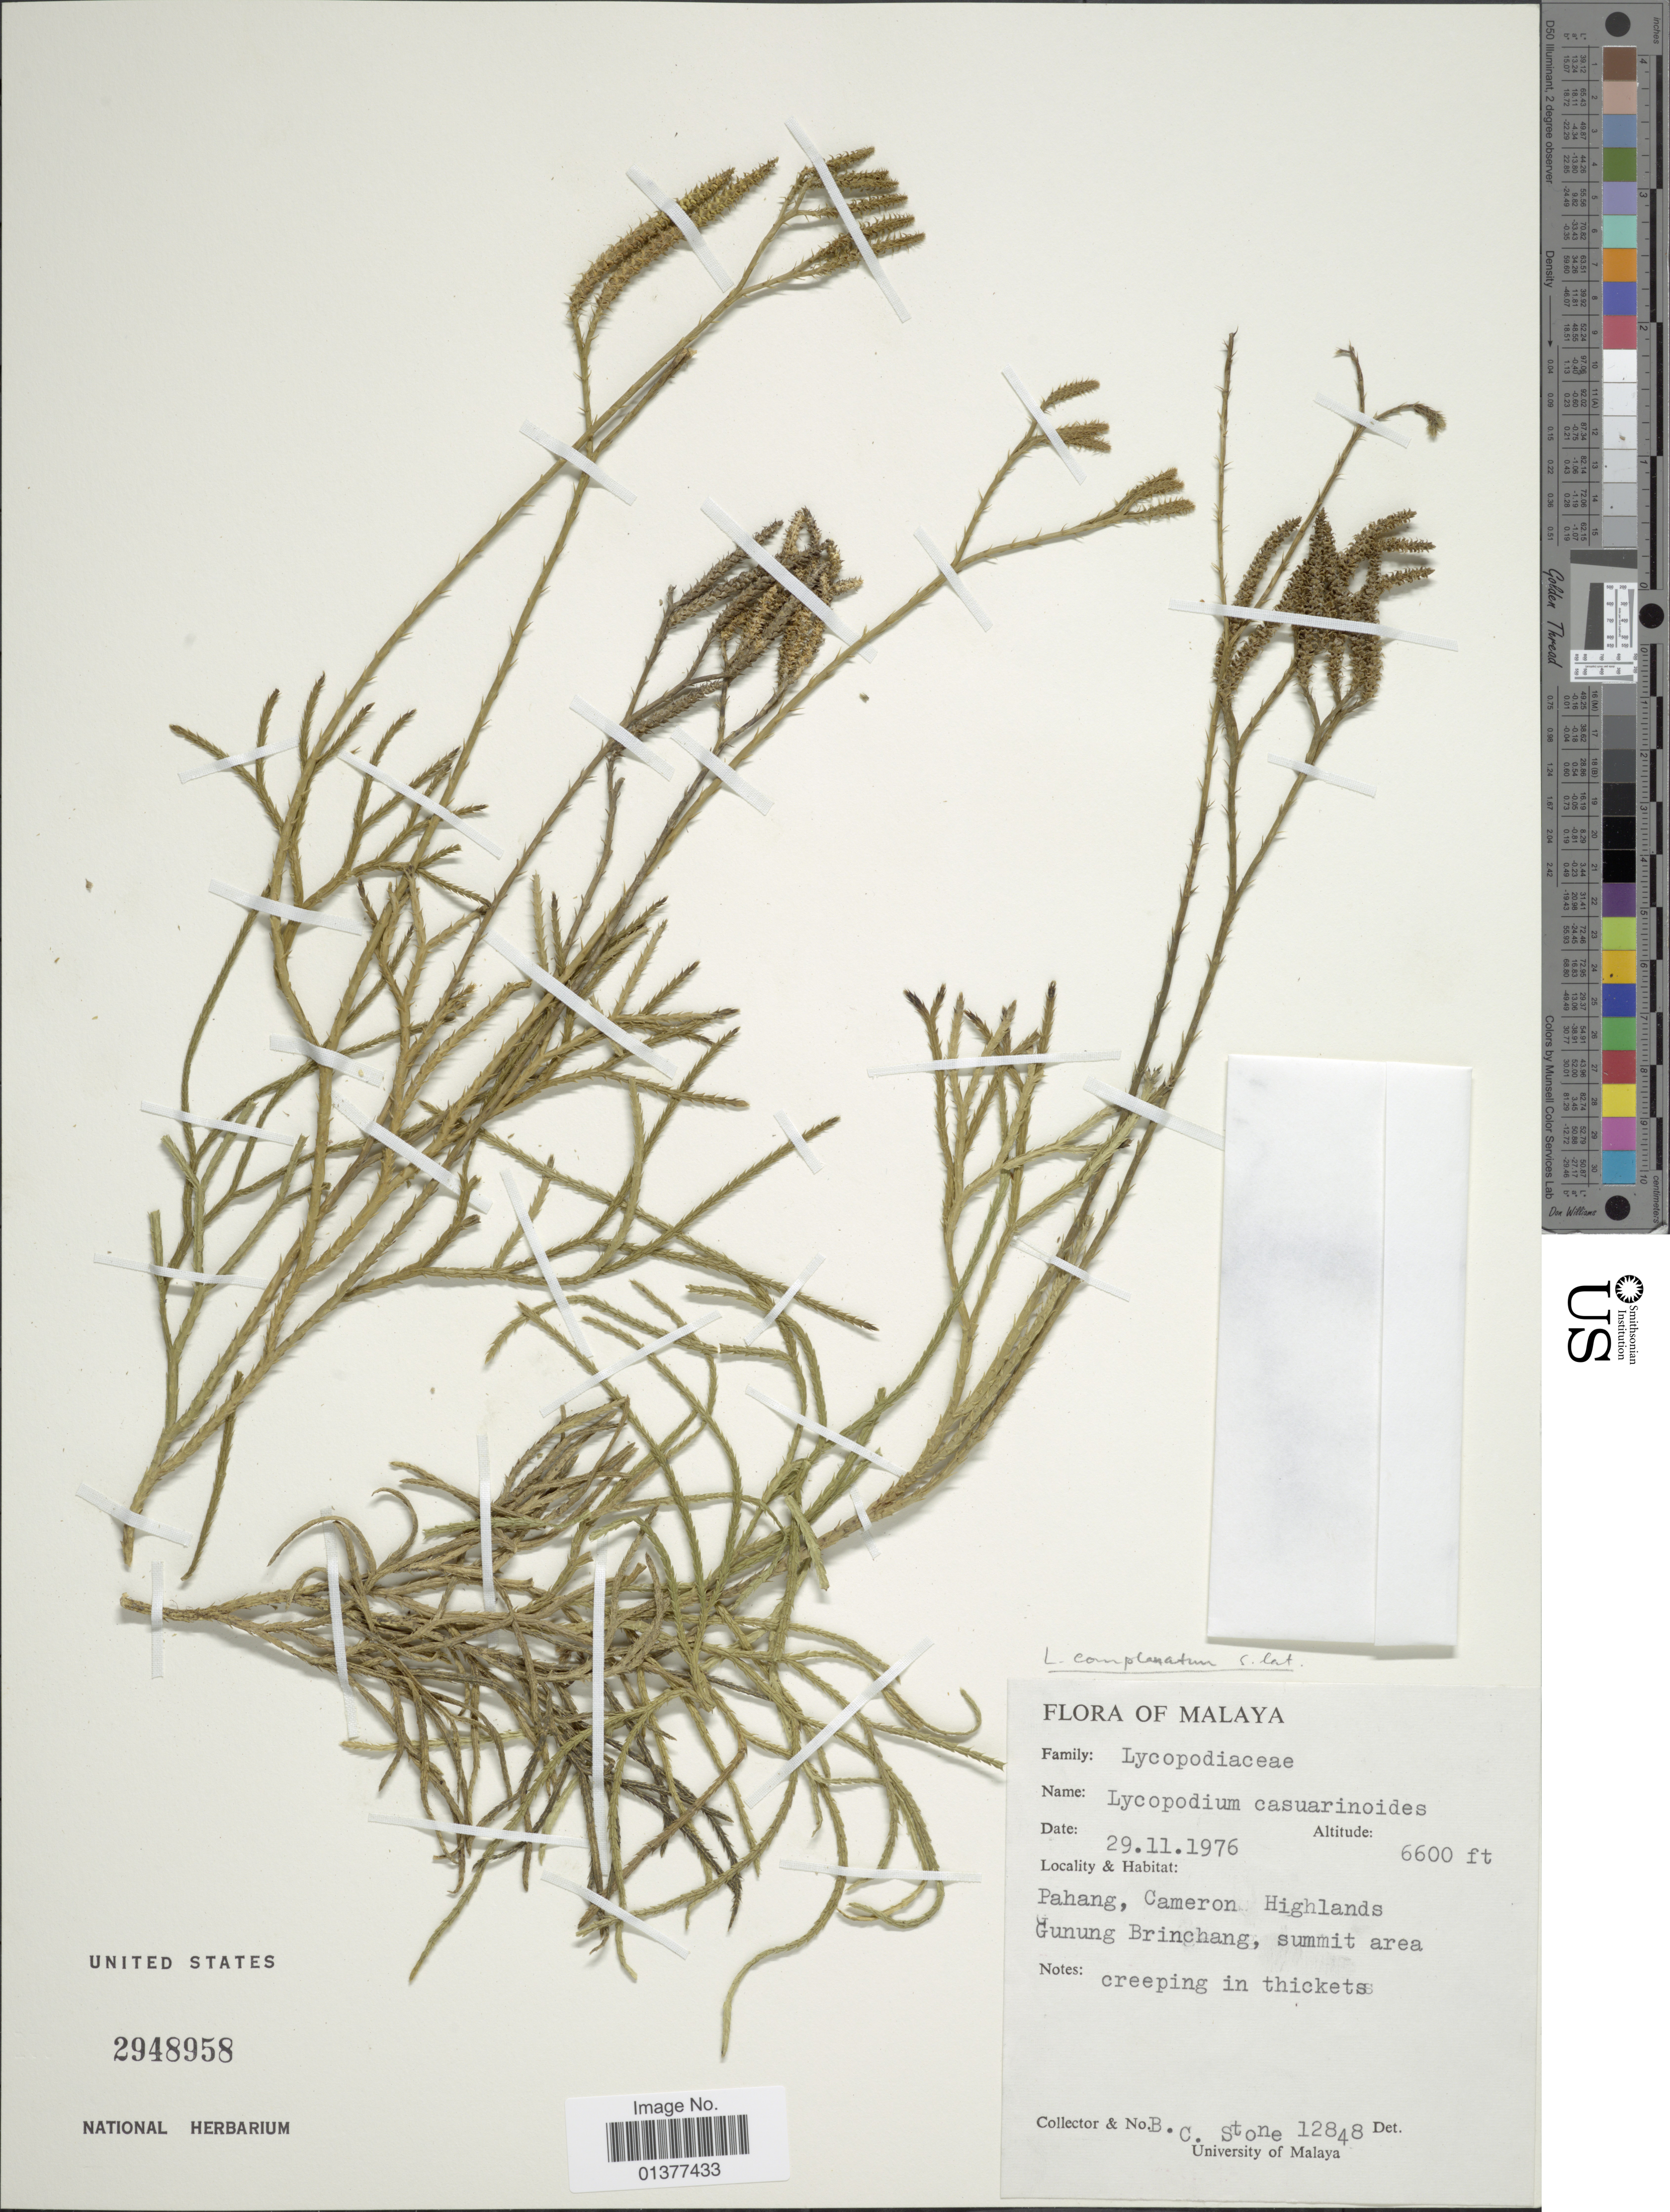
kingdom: Plantae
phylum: Tracheophyta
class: Lycopodiopsida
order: Lycopodiales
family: Lycopodiaceae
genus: Diphasiastrum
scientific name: Diphasiastrum complanatum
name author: (L.) Holub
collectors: B. C. Stone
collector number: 12848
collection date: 1976-11-29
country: Malaysia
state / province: Pahang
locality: Cameron Highlands Gunung Brinchang, summit area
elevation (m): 2012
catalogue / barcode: US 2948958